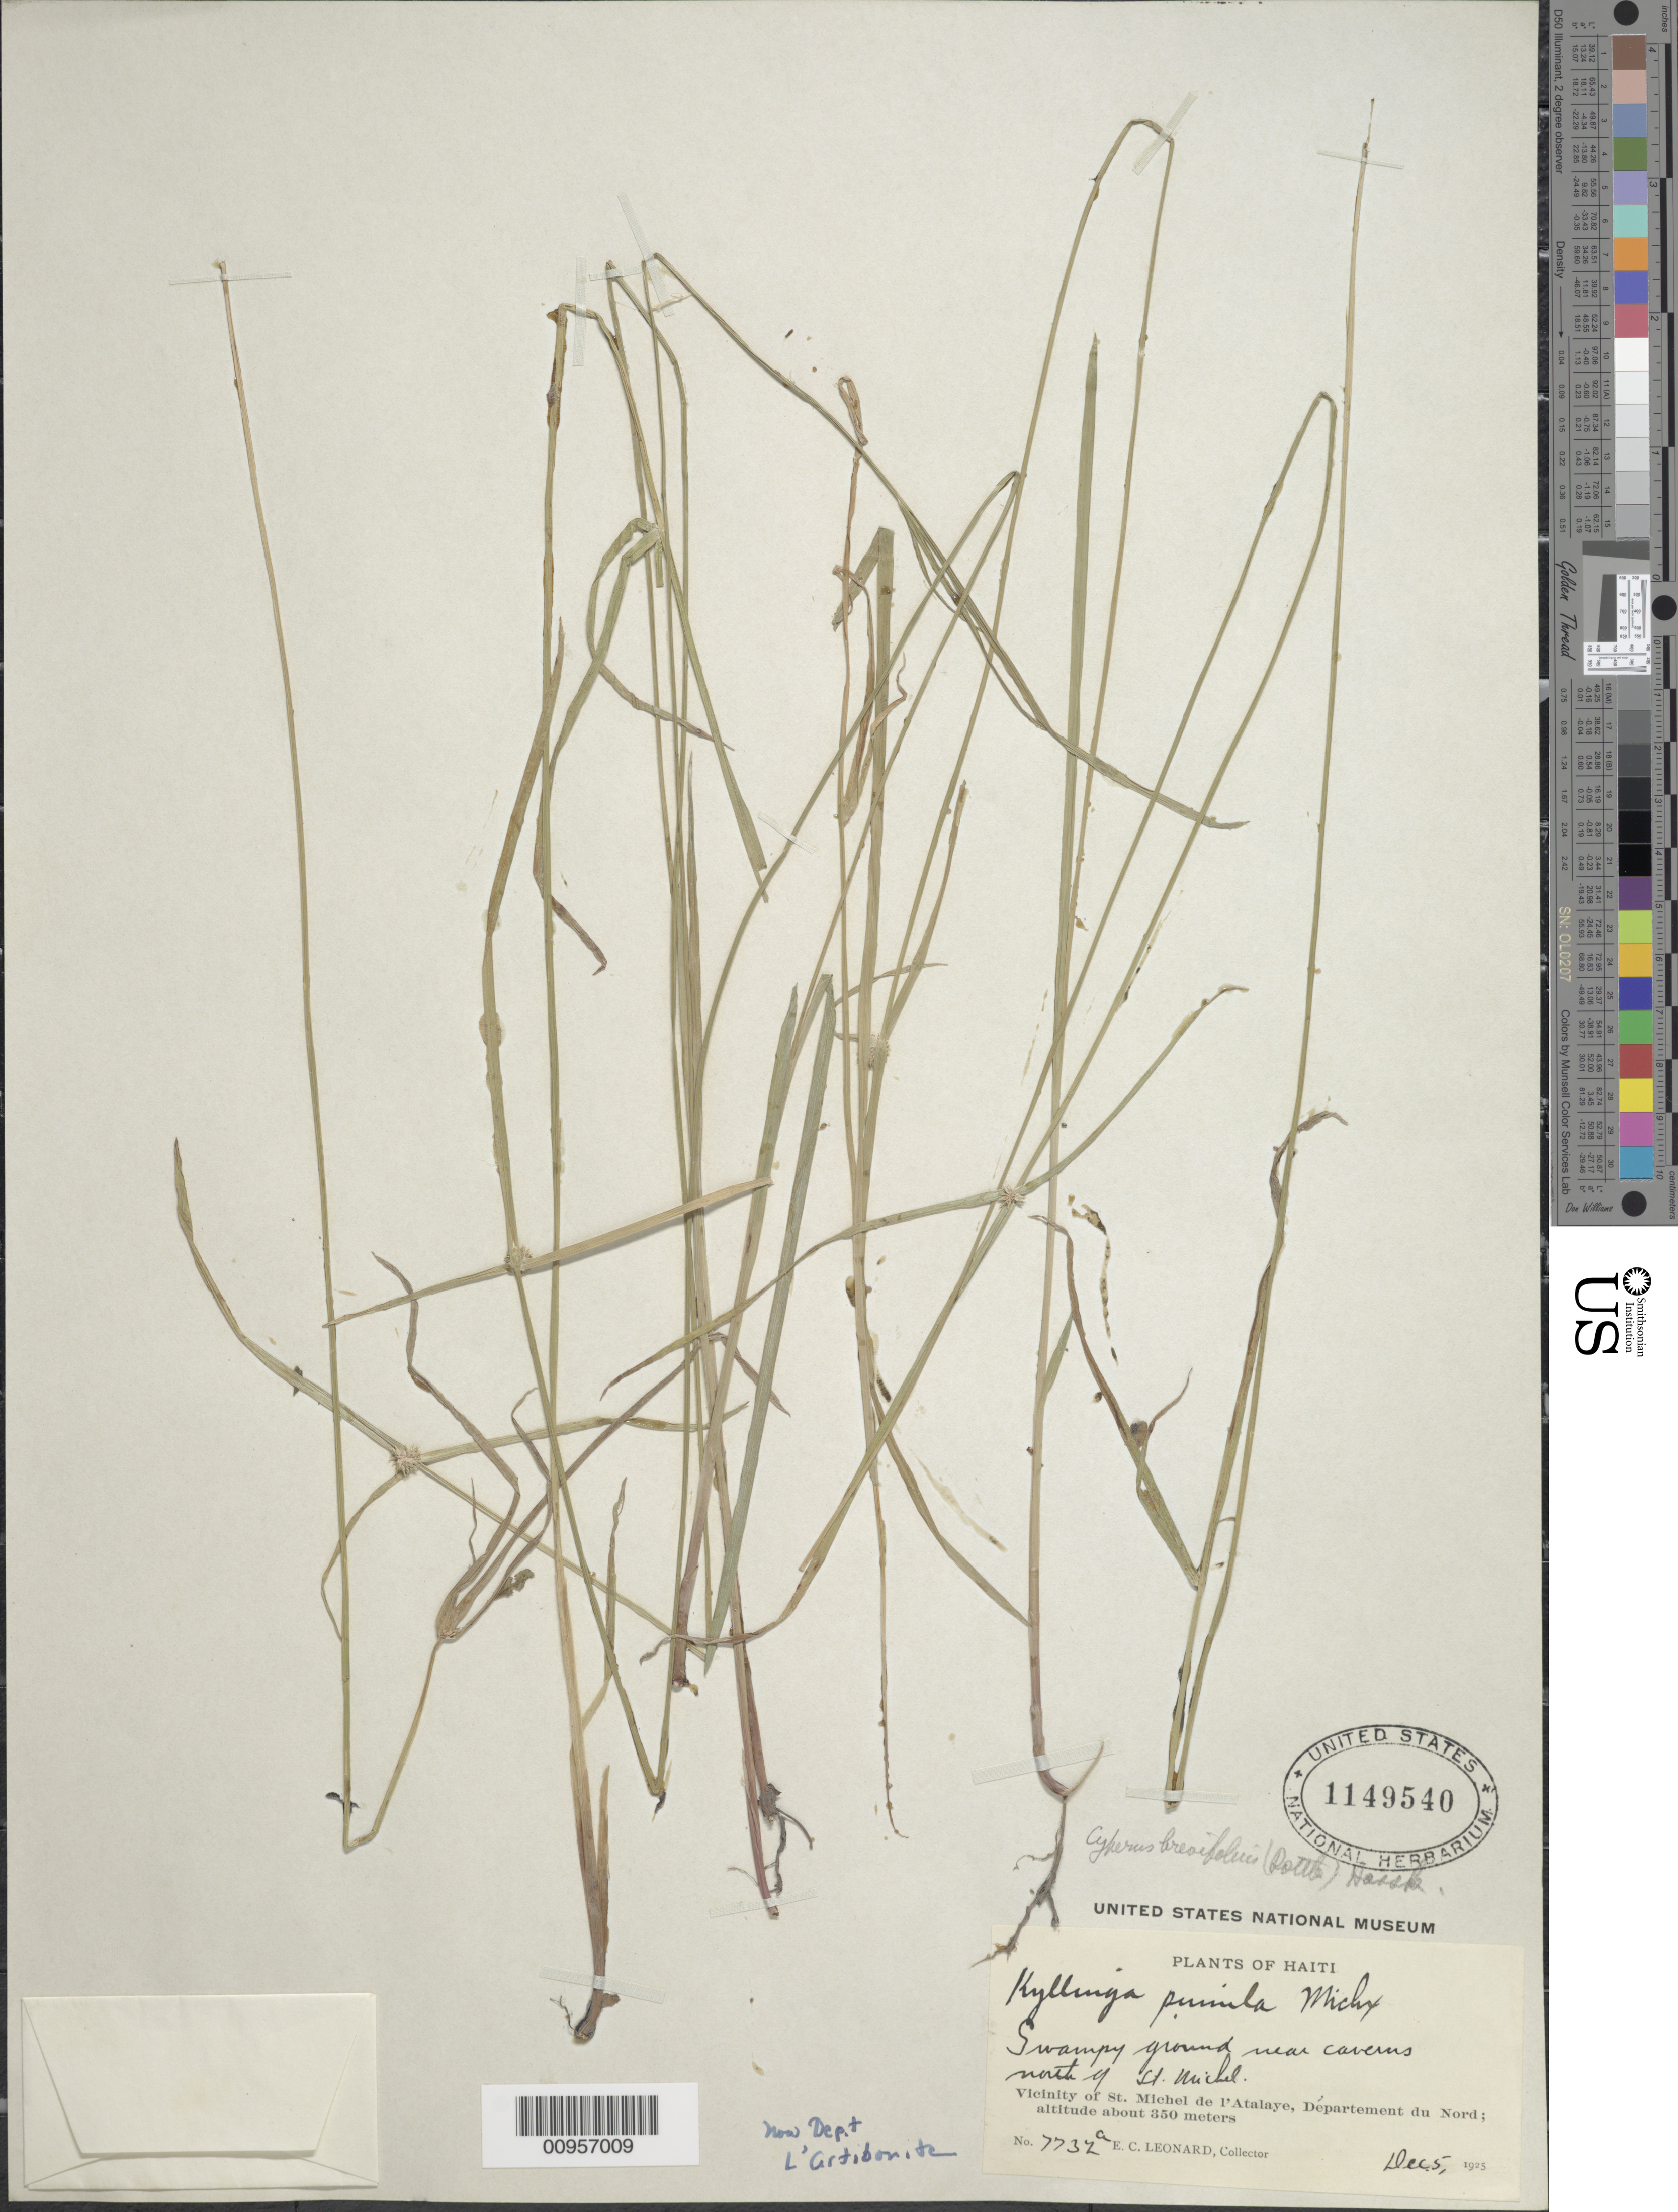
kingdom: Plantae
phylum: Tracheophyta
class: Liliopsida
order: Poales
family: Cyperaceae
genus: Cyperus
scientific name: Cyperus brevifolius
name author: (Rottb.) Hassk.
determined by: Strong, M. T., (US), Smithsonian Institution - National Museum of Natural History (UNITED STATES)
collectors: E. C. Leonard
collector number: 7732A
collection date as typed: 05 Dec 1925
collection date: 1925-12-05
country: Haiti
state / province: Artibonite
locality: Vicinity of St. Michel de l' Atalaye, swampy ground near caverns, N of St. Michel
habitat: Swampy ground near caverns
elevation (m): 350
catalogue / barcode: US 1149540